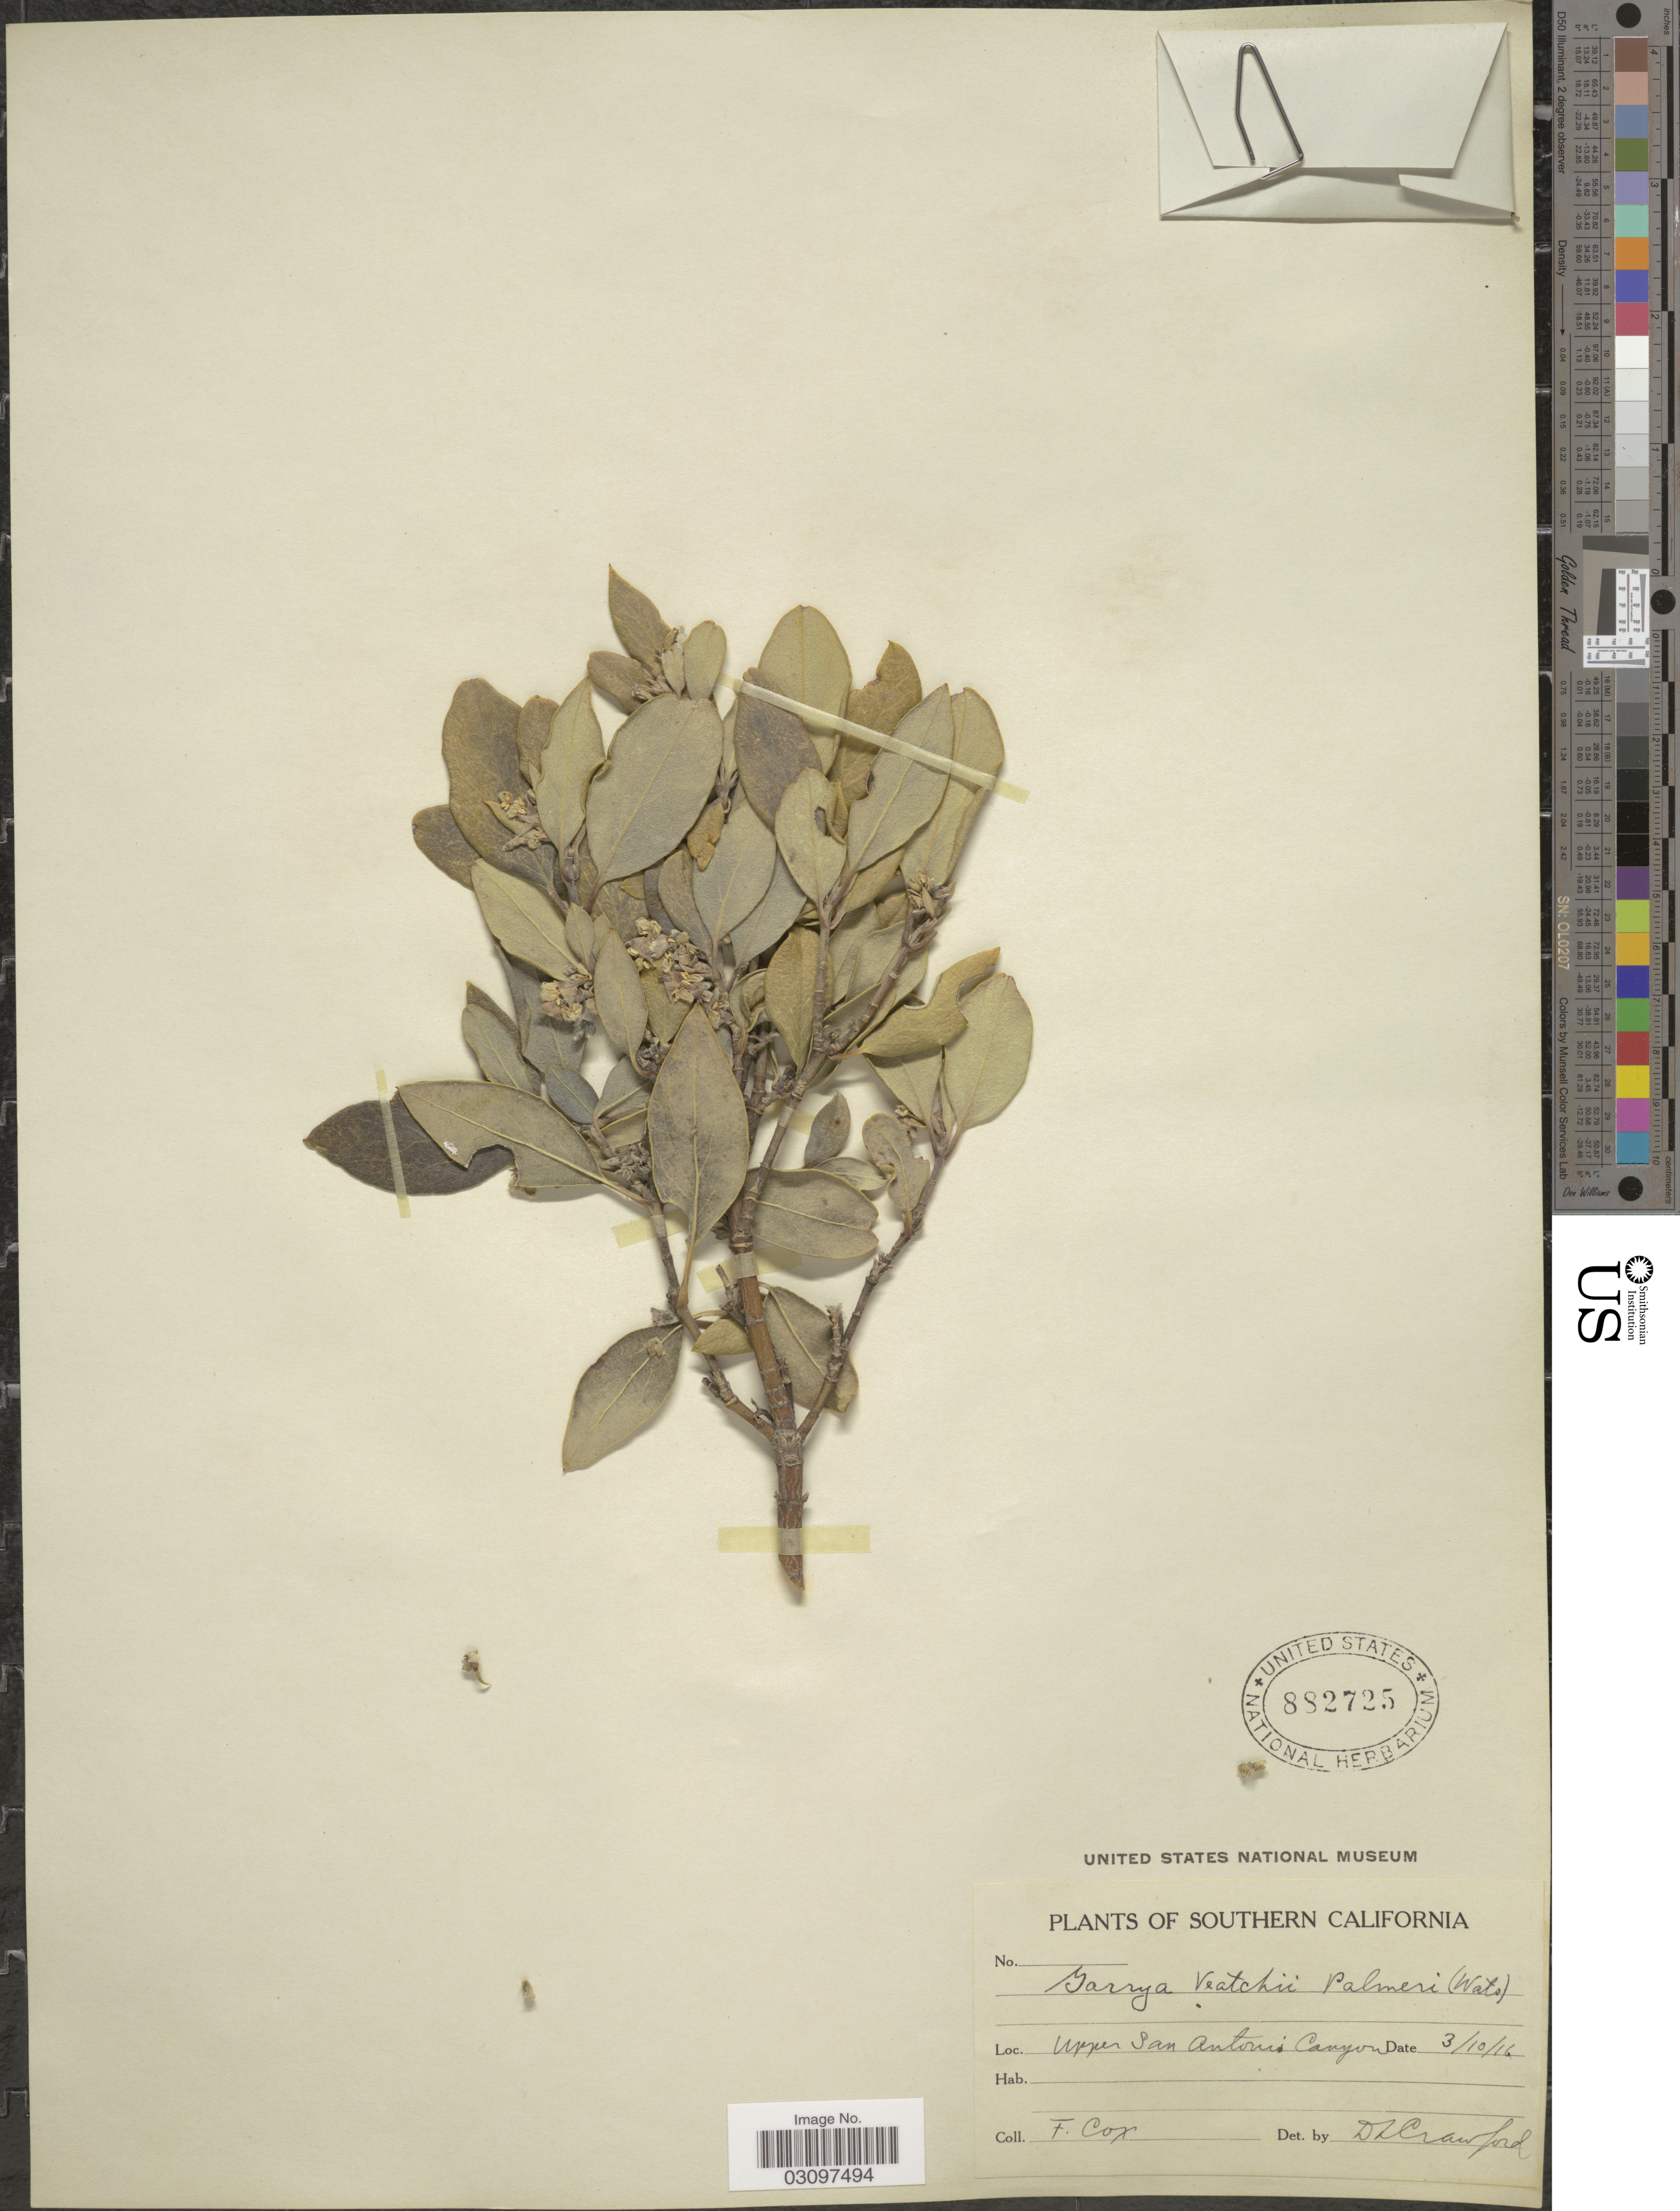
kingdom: Plantae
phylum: Tracheophyta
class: Magnoliopsida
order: Garryales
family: Garryaceae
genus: Garrya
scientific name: Garrya veatchii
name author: Kellogg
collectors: F. Cox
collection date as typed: Transcribed d/m/y: 10/3/16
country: United States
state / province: California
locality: Southern California. Upper San Antonio Canyon.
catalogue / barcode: US 882725